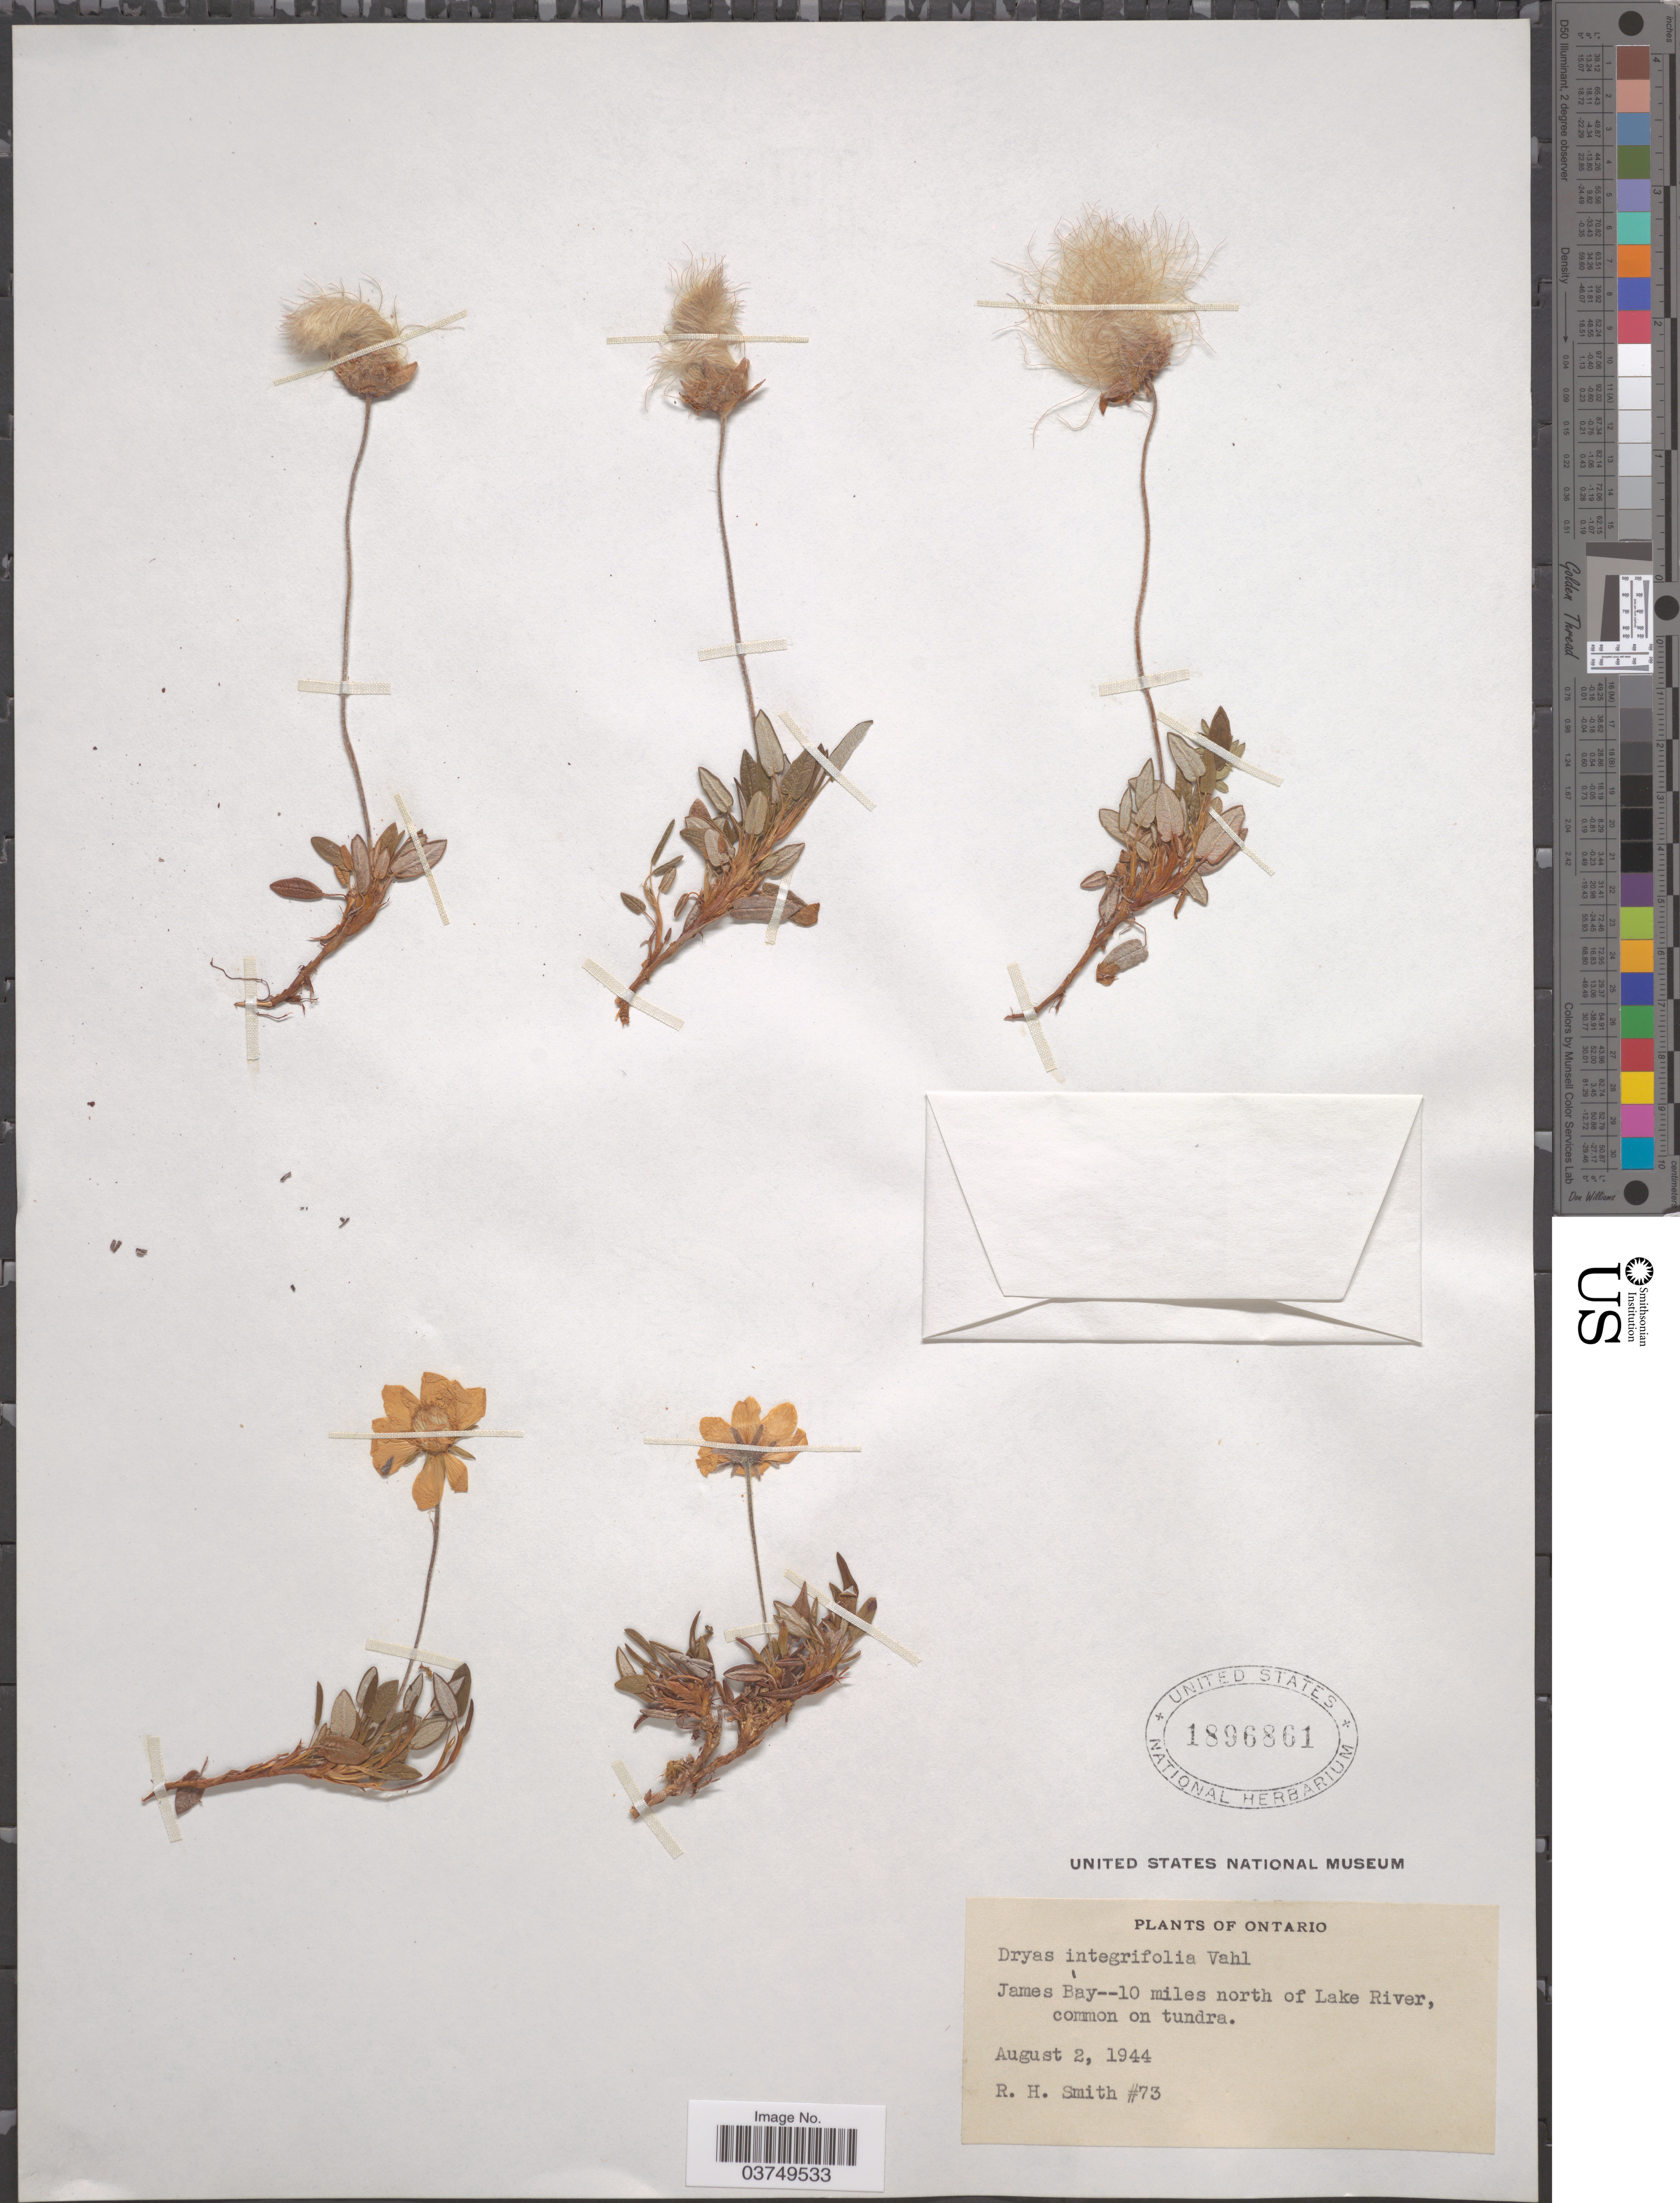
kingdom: Plantae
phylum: Tracheophyta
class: Magnoliopsida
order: Rosales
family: Rosaceae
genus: Dryas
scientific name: Dryas integrifolia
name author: Vahl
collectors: R. H. Smith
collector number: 73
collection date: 1944-08-02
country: Canada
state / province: Ontario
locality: James Bay--10 miles north of Lake River.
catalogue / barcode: US 1896861